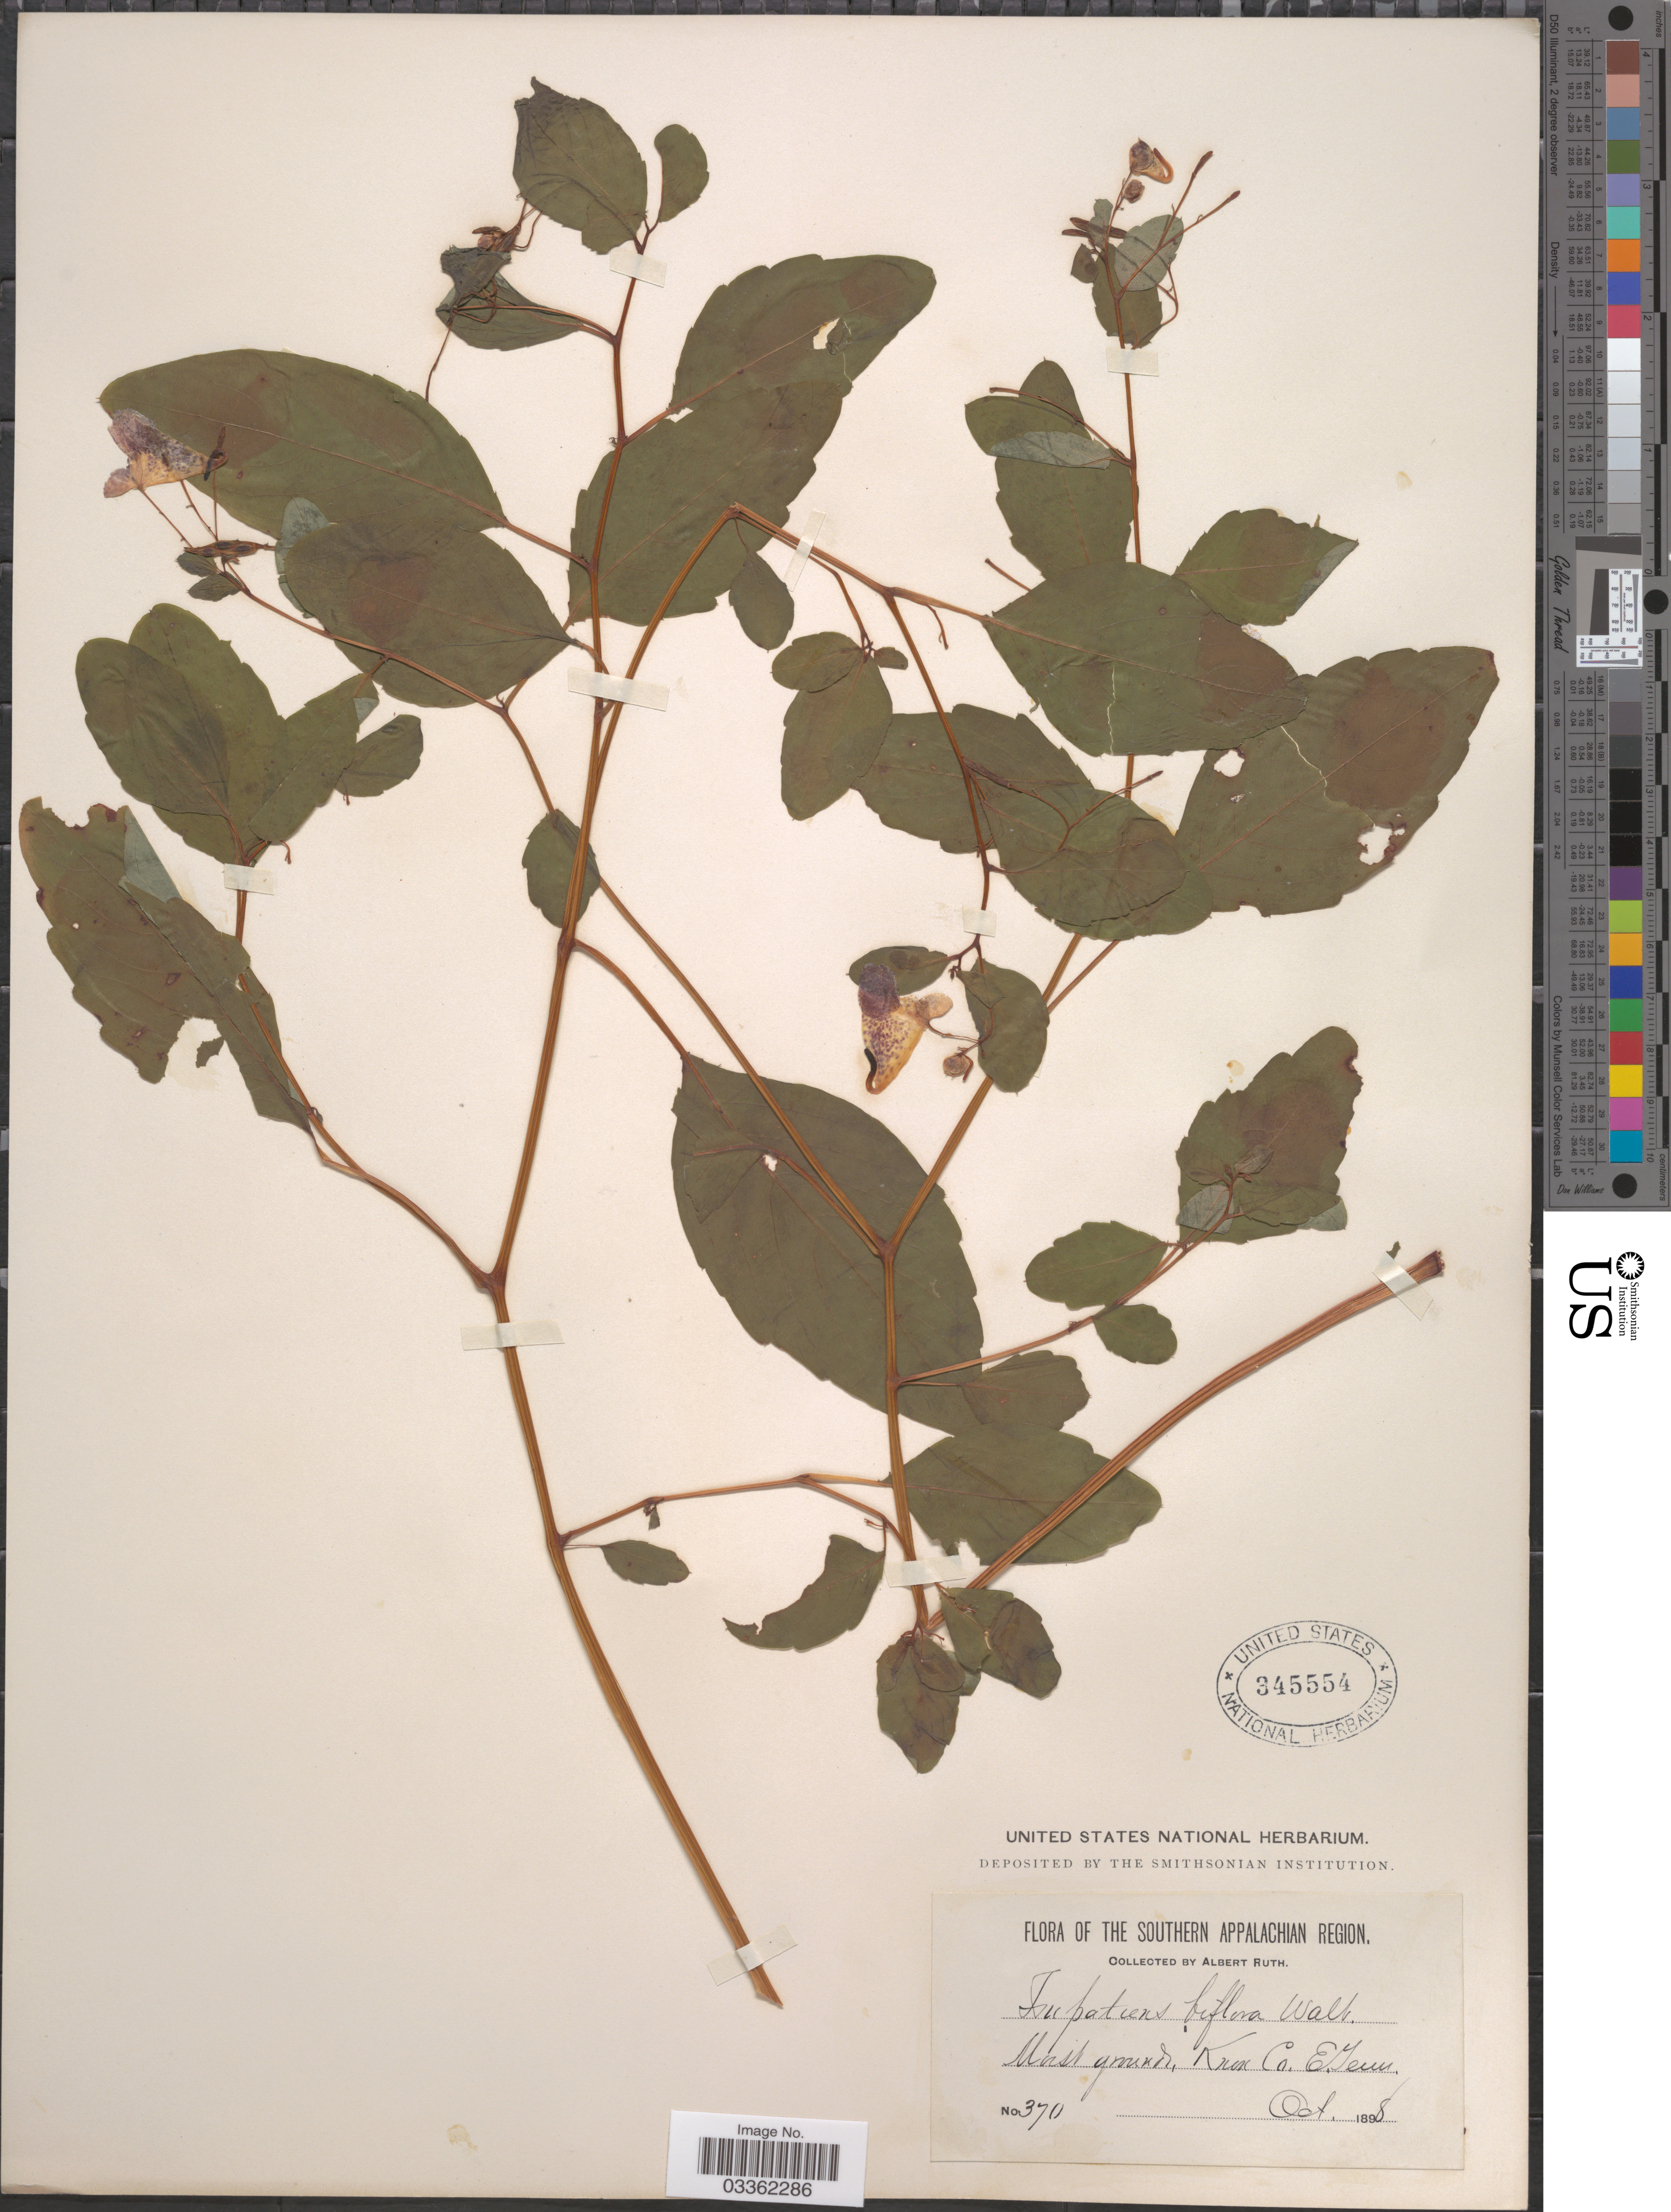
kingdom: Plantae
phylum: Tracheophyta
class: Magnoliopsida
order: Ericales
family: Balsaminaceae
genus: Impatiens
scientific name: Impatiens capensis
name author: Meerb.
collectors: A. Ruth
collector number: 370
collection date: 1898-10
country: United States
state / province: Tennessee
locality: Knox Co.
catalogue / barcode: US 345554